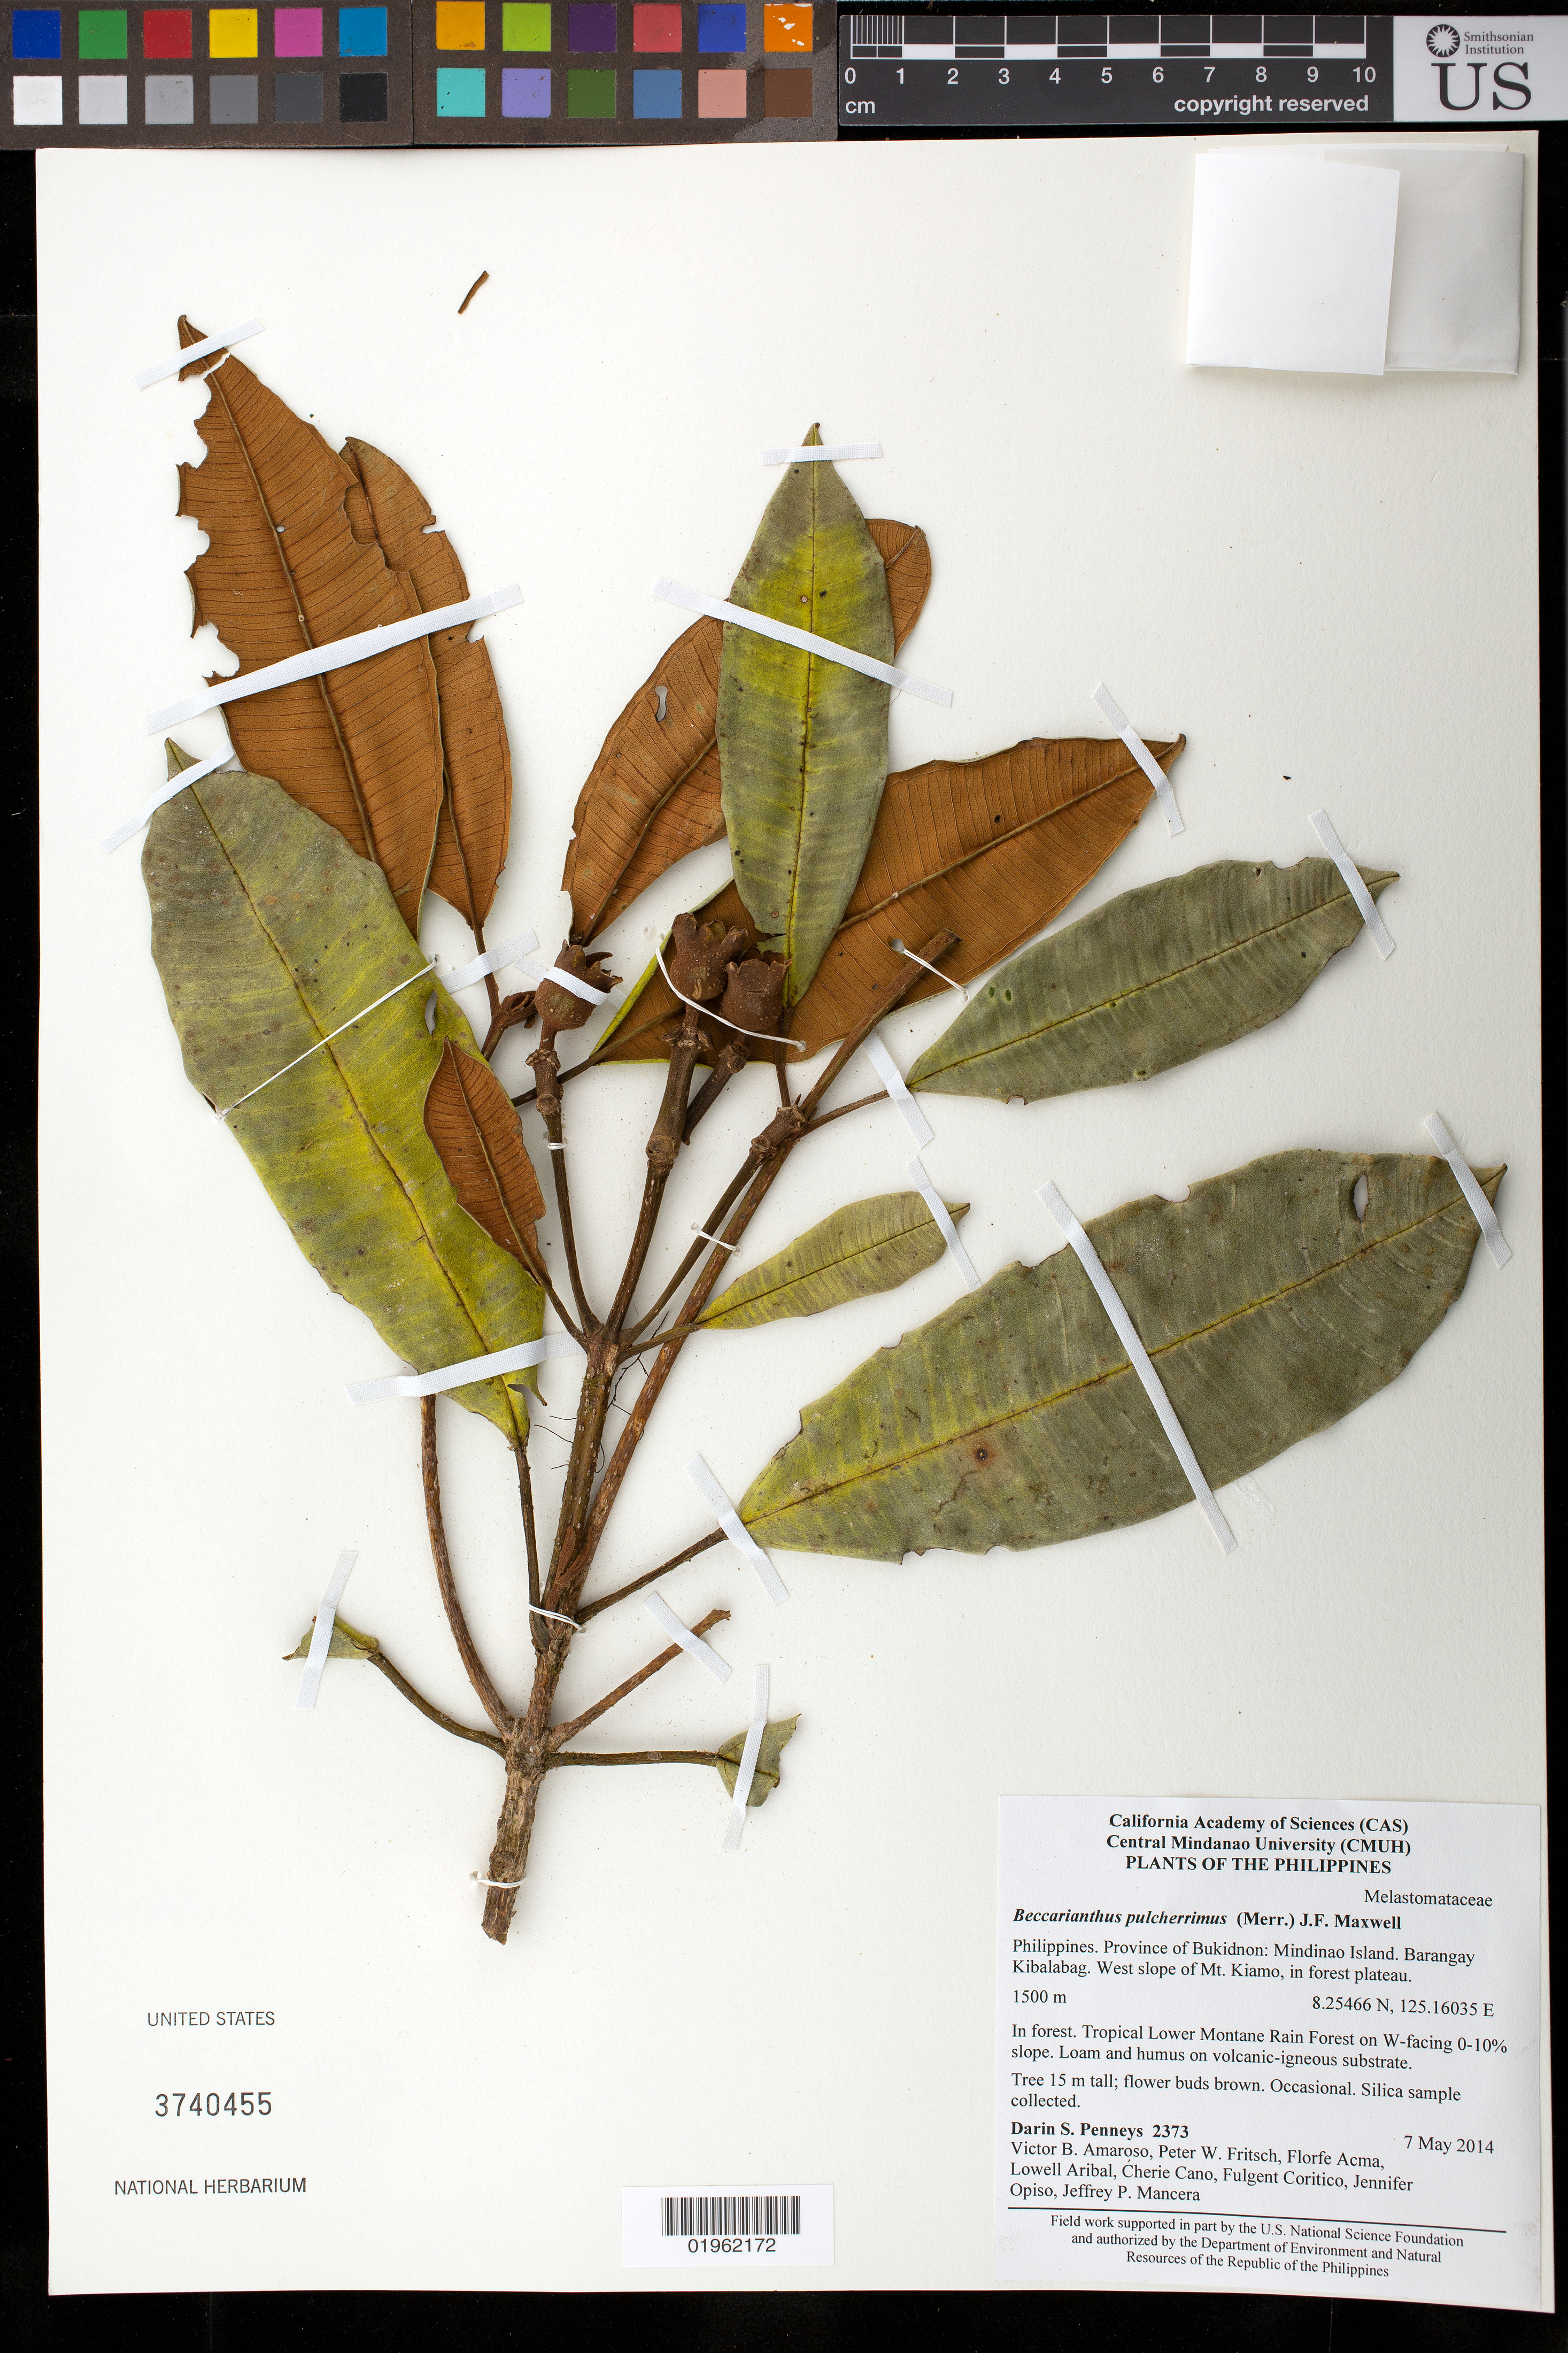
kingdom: Plantae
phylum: Tracheophyta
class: Magnoliopsida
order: Myrtales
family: Melastomataceae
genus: Beccarianthus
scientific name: Beccarianthus pulcherrimus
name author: (Merr.) J.F. Maxwell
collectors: D. S. Penneys, P. W. Fritsch, F. Acma, L. Aribal, C. Cano, F. Coritico, J. Opiso & J. Mancera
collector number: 2373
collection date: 2014-05-07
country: Philippines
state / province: Northern Mindanao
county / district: Bukidnon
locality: Mindinao Island. Barangay Kibalabag. West slope of Mt. Kiamo, in forest plateau.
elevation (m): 1500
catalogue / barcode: US 3740455